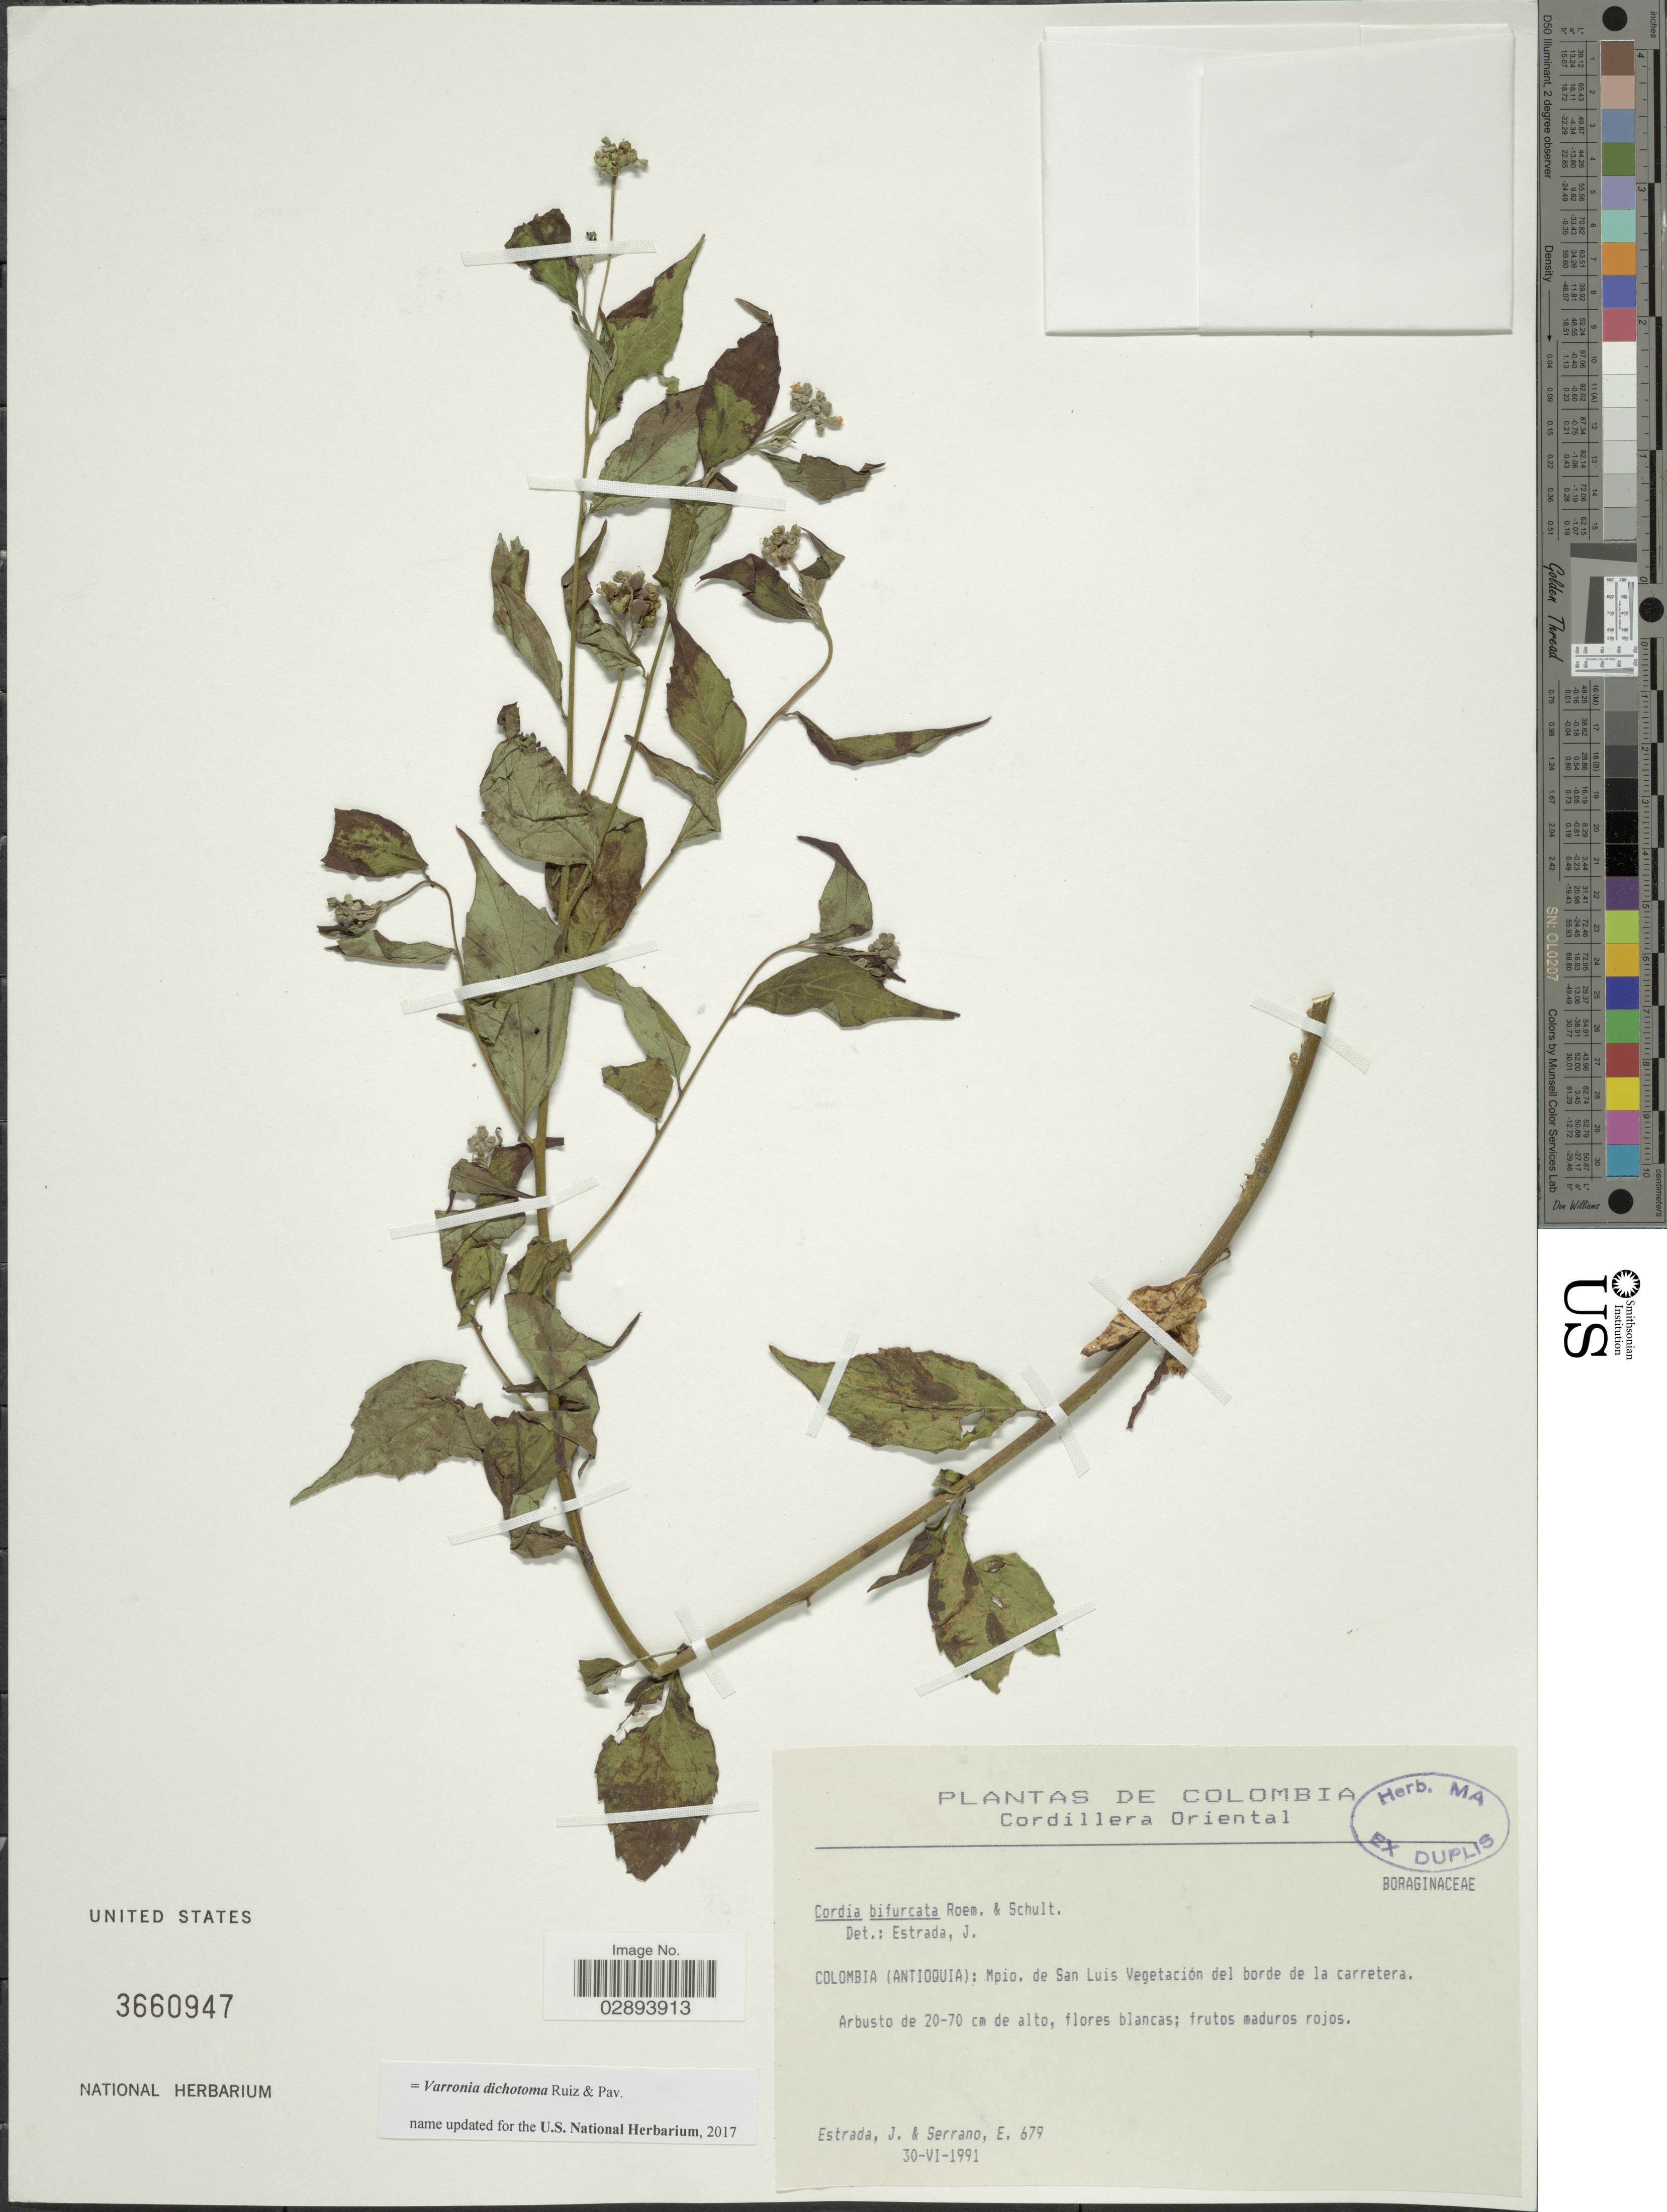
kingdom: Plantae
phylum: Tracheophyta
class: Magnoliopsida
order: Boraginales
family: Cordiaceae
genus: Varronia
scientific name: Varronia dichotoma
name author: Ruiz & Pav.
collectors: J. Estrada & E. Serrano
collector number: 679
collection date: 1991-06-30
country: Colombia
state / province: Antioquia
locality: Cordillera Oriental. Mpio. de San Luis Vegetación del borde de la carretera.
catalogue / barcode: US 3660947